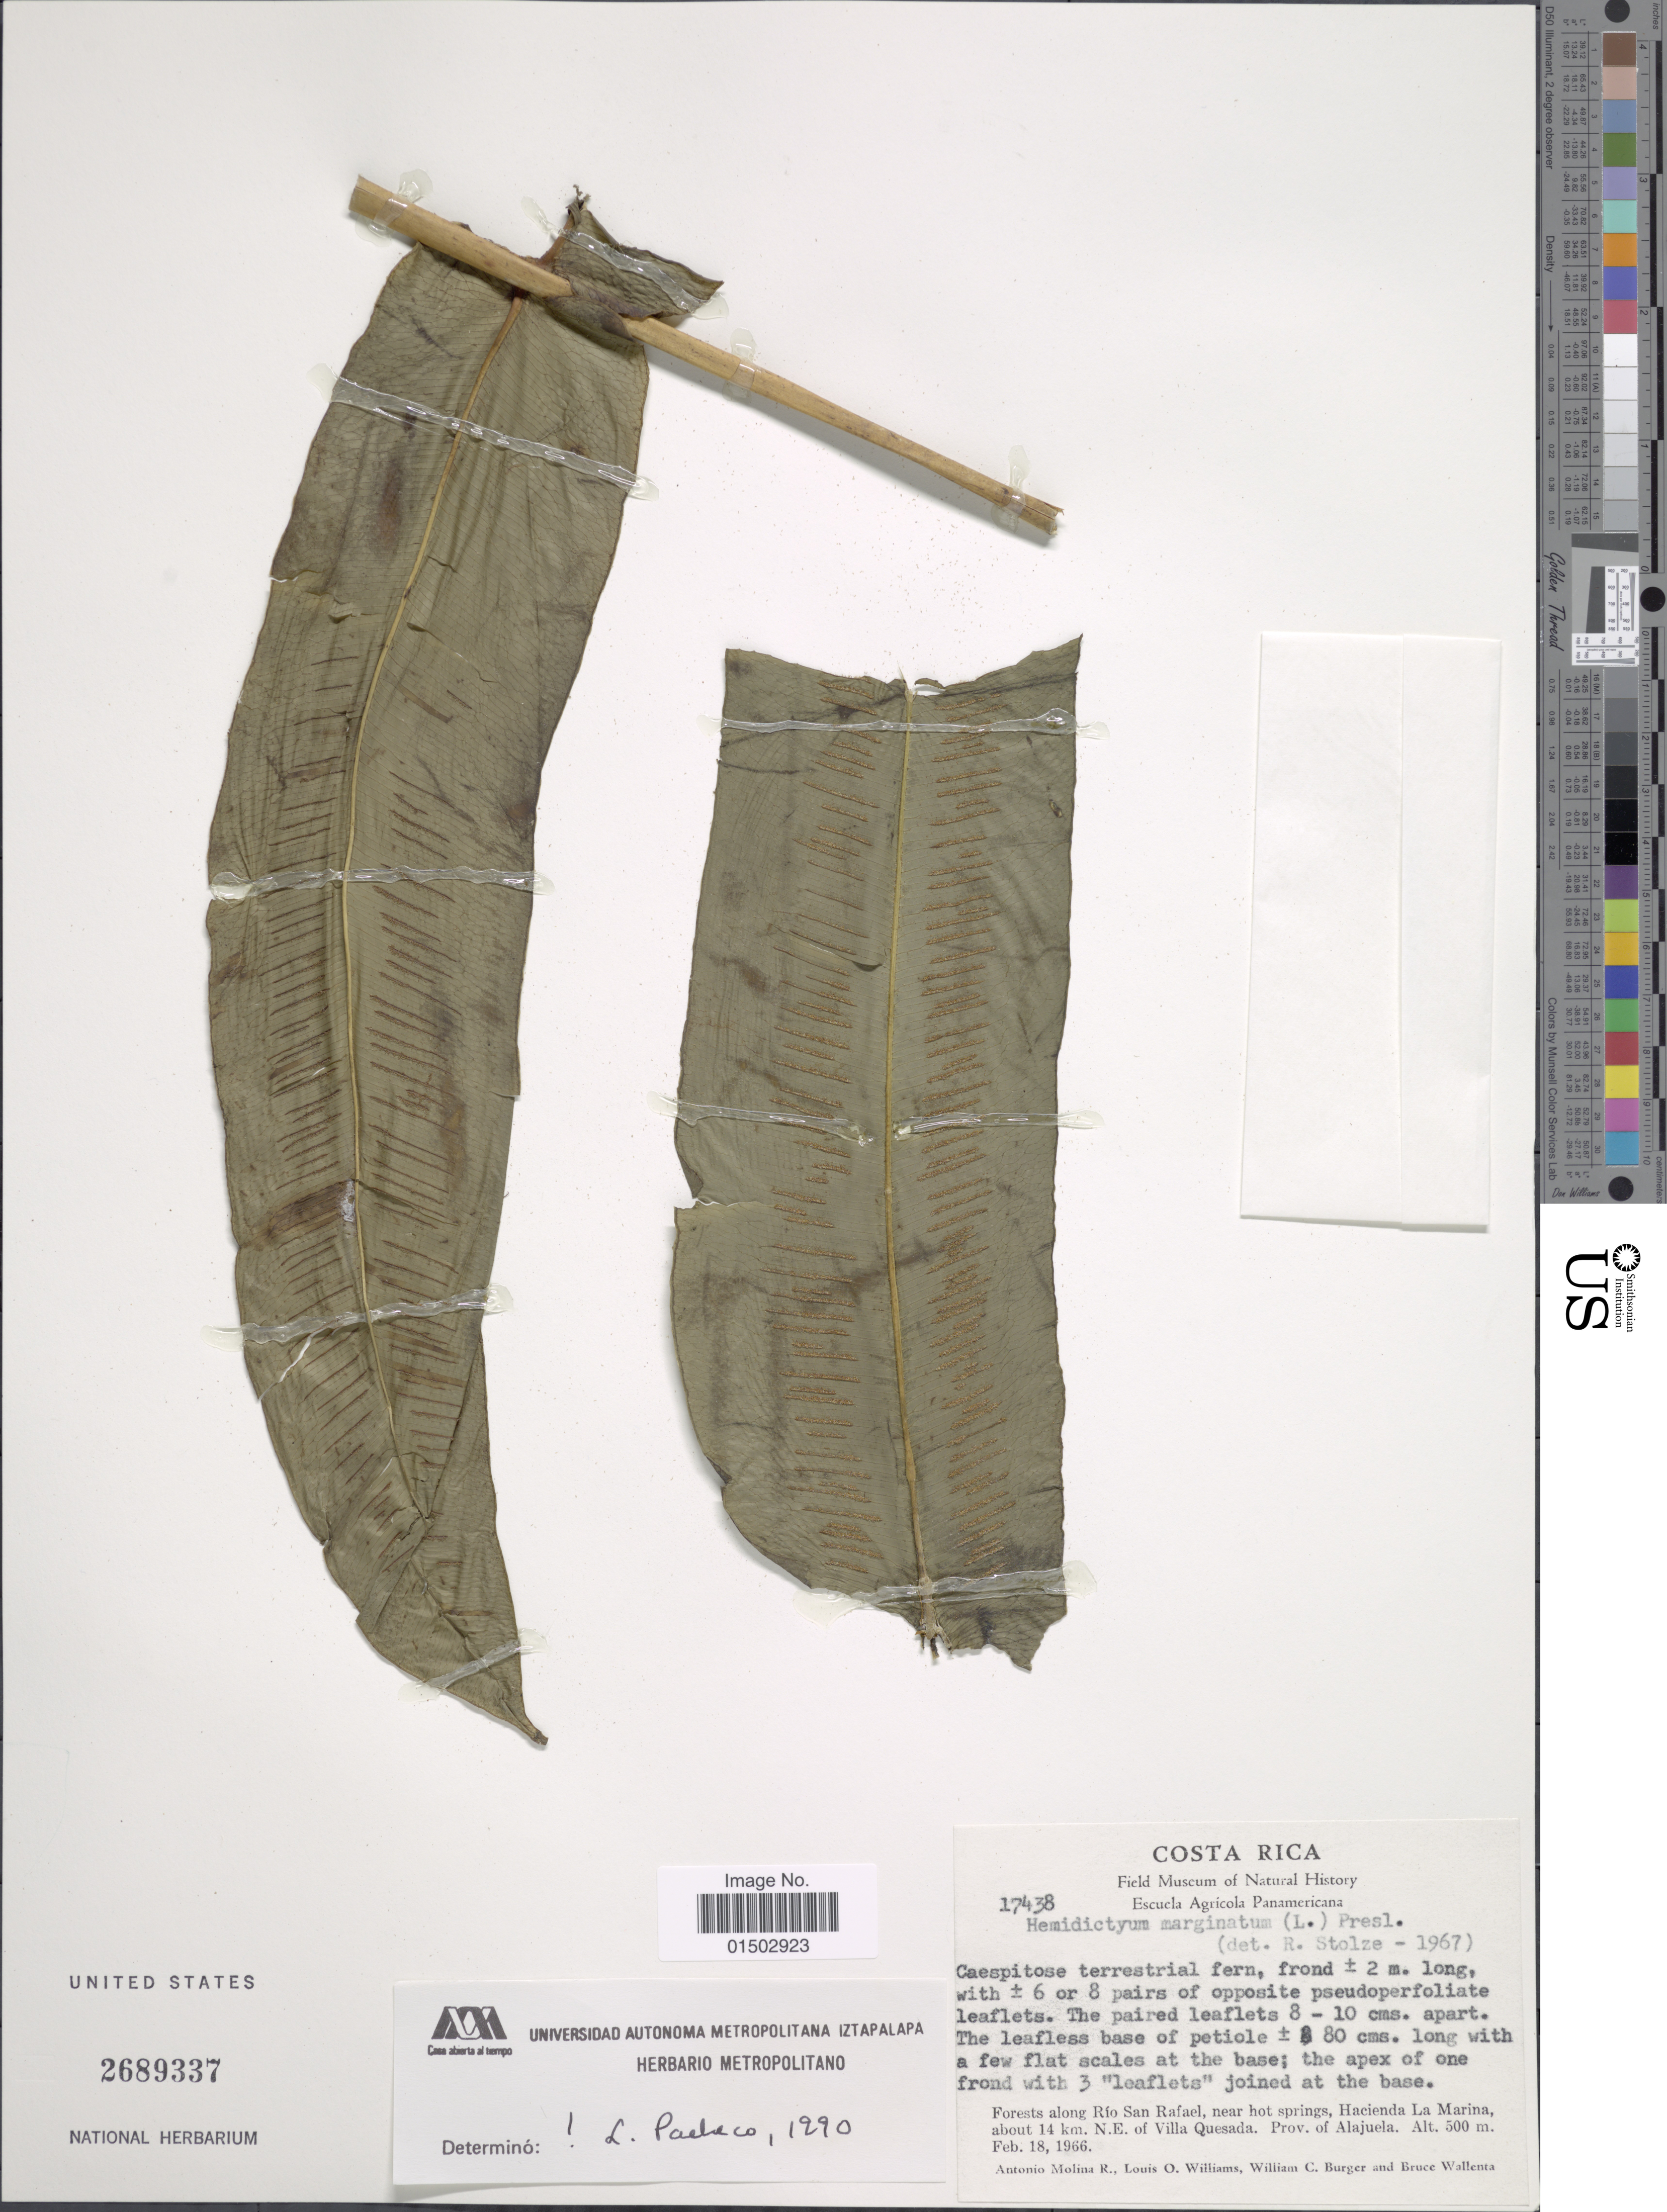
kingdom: Plantae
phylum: Tracheophyta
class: Polypodiopsida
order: Polypodiales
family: Hemidictyaceae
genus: Hemidictyum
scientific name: Hemidictyum marginatum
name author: (L.) C. Presl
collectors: A. R. Molina, L. O. Williams, W. Burger & B. Wallenta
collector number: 17438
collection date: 1966-02-18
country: Costa Rica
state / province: Alajuela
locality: Forests along Rio San Rafael, near hot springs, Hacienda La Marina, about 14 km. N.E. of Villa Quesada.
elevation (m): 500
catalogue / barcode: US 2689337